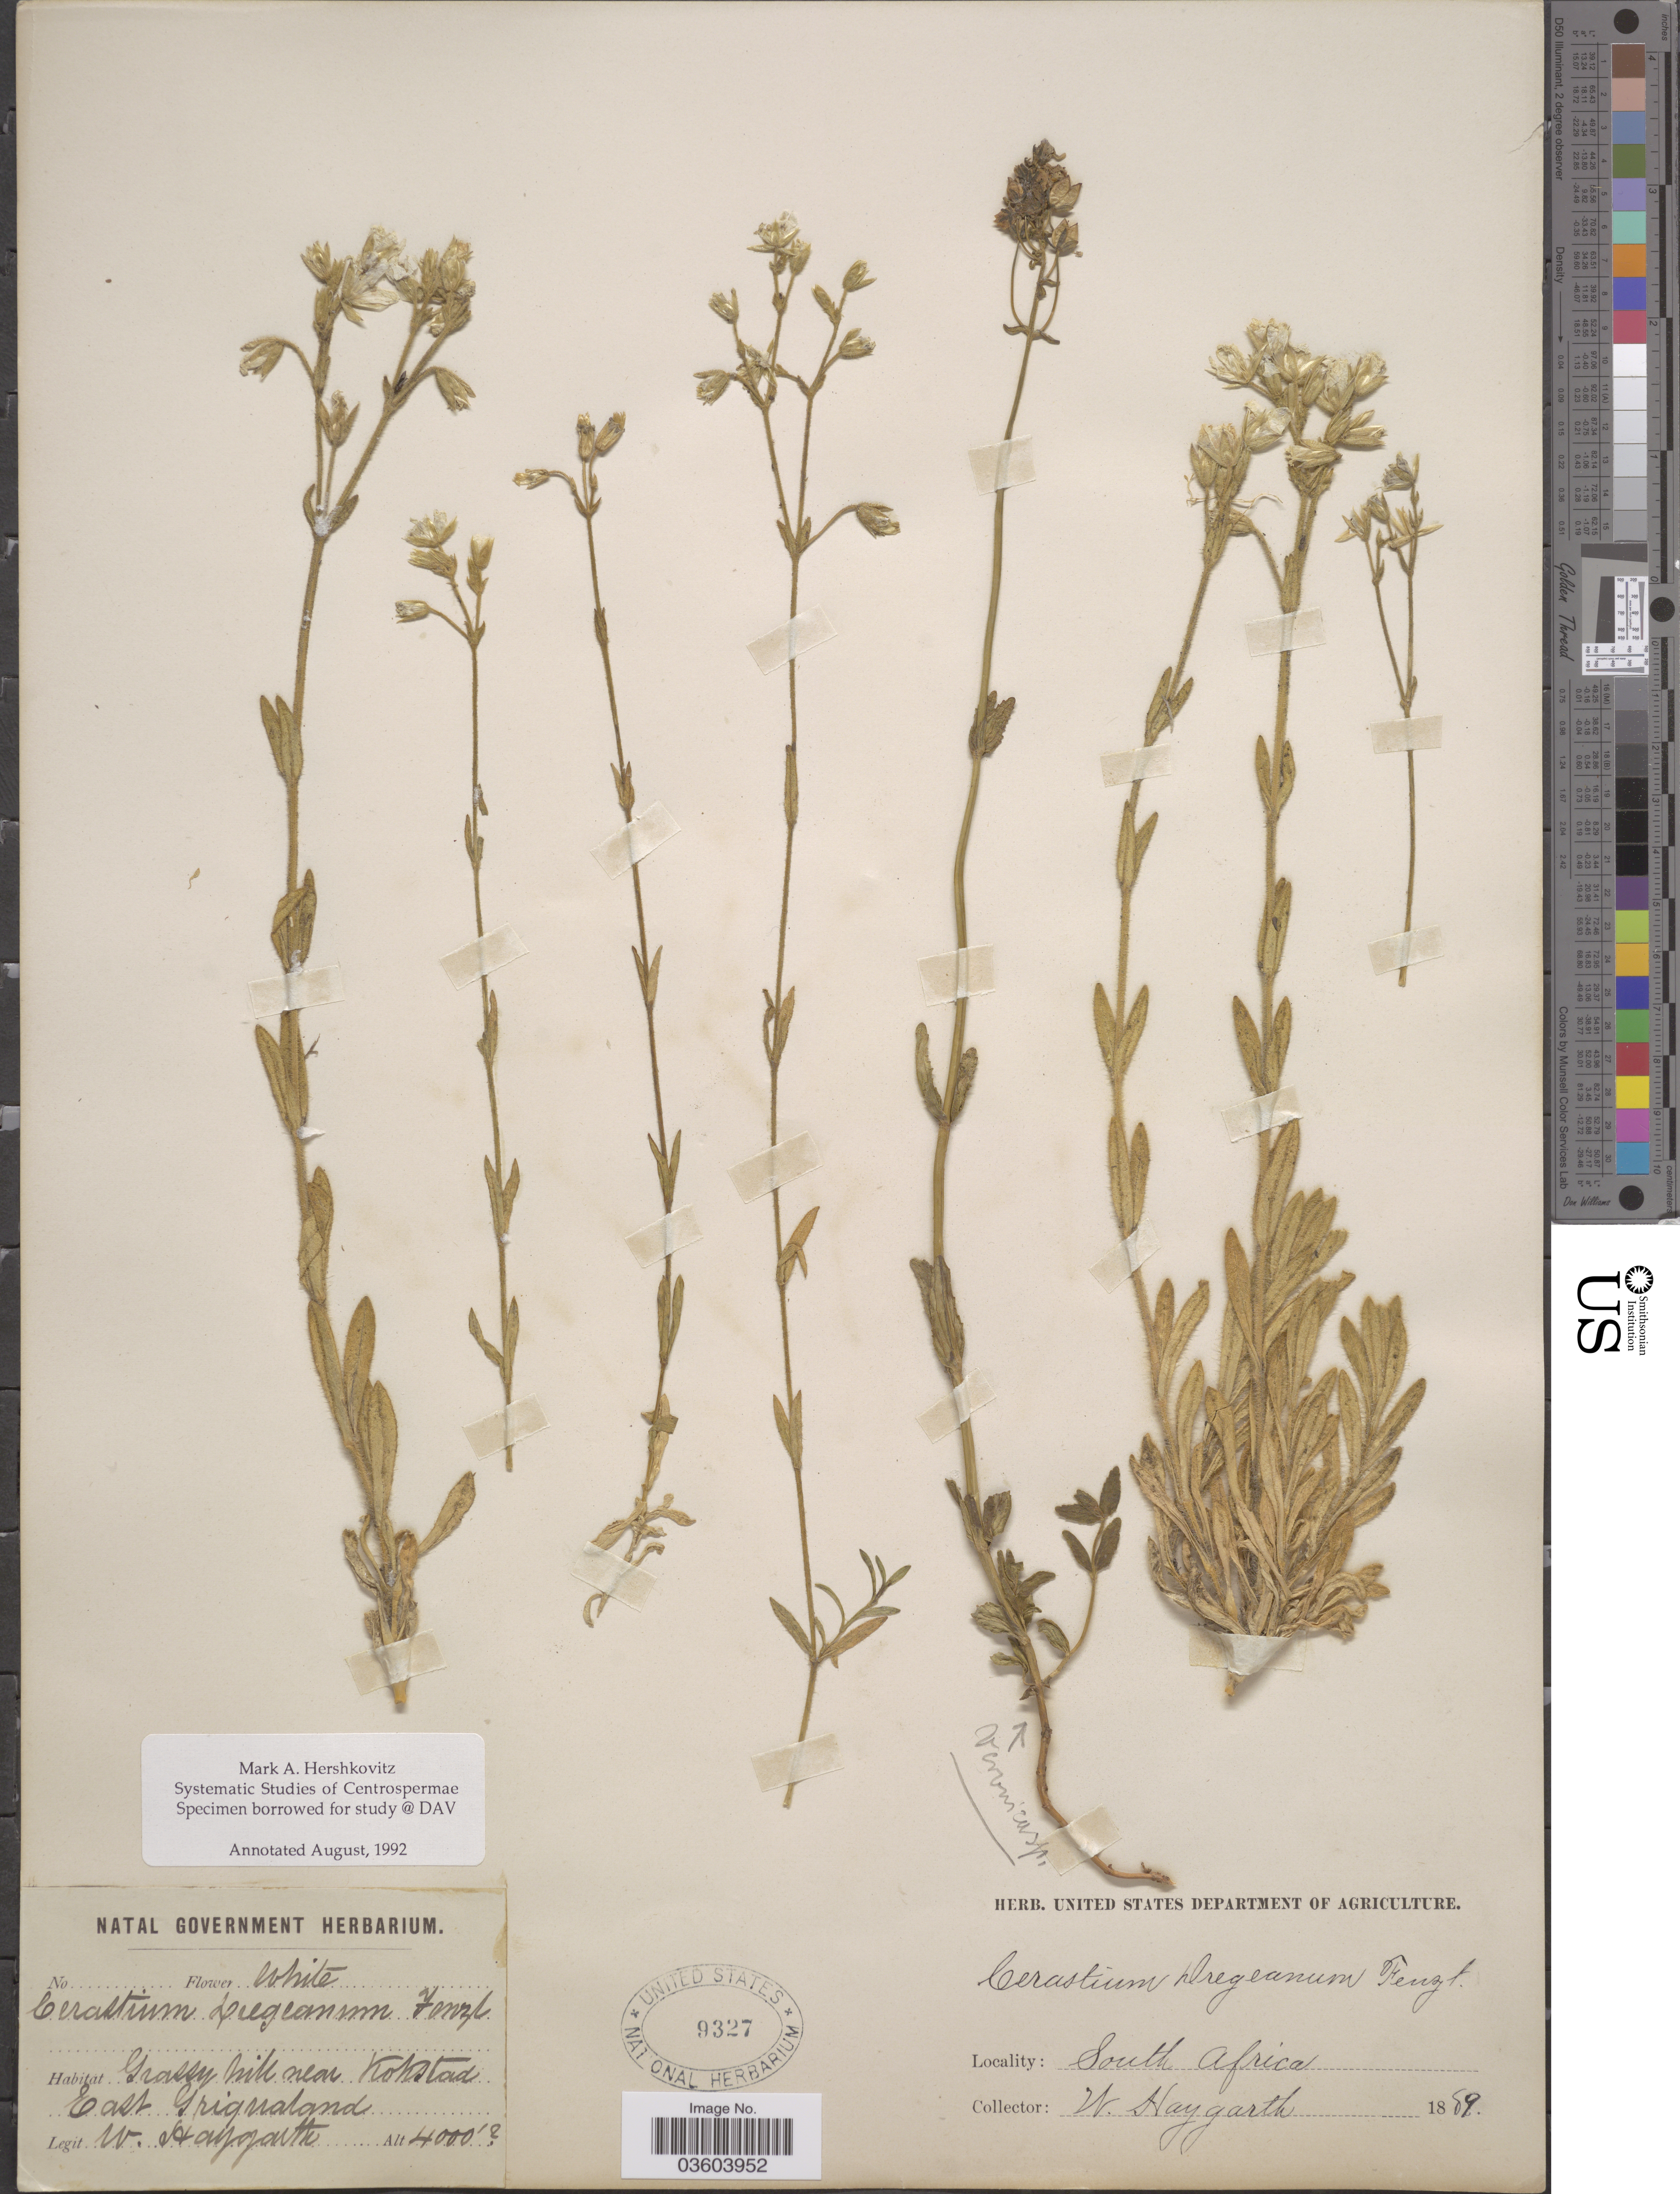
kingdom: Plantae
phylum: Tracheophyta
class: Magnoliopsida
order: Caryophyllales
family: Caryophyllaceae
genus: Cerastium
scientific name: Cerastium dregeanum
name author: Fenzl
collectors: W. Haygarth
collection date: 1889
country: South Africa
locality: Grassy hill near Kokstad East Griqualand.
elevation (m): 1219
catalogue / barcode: US 9327